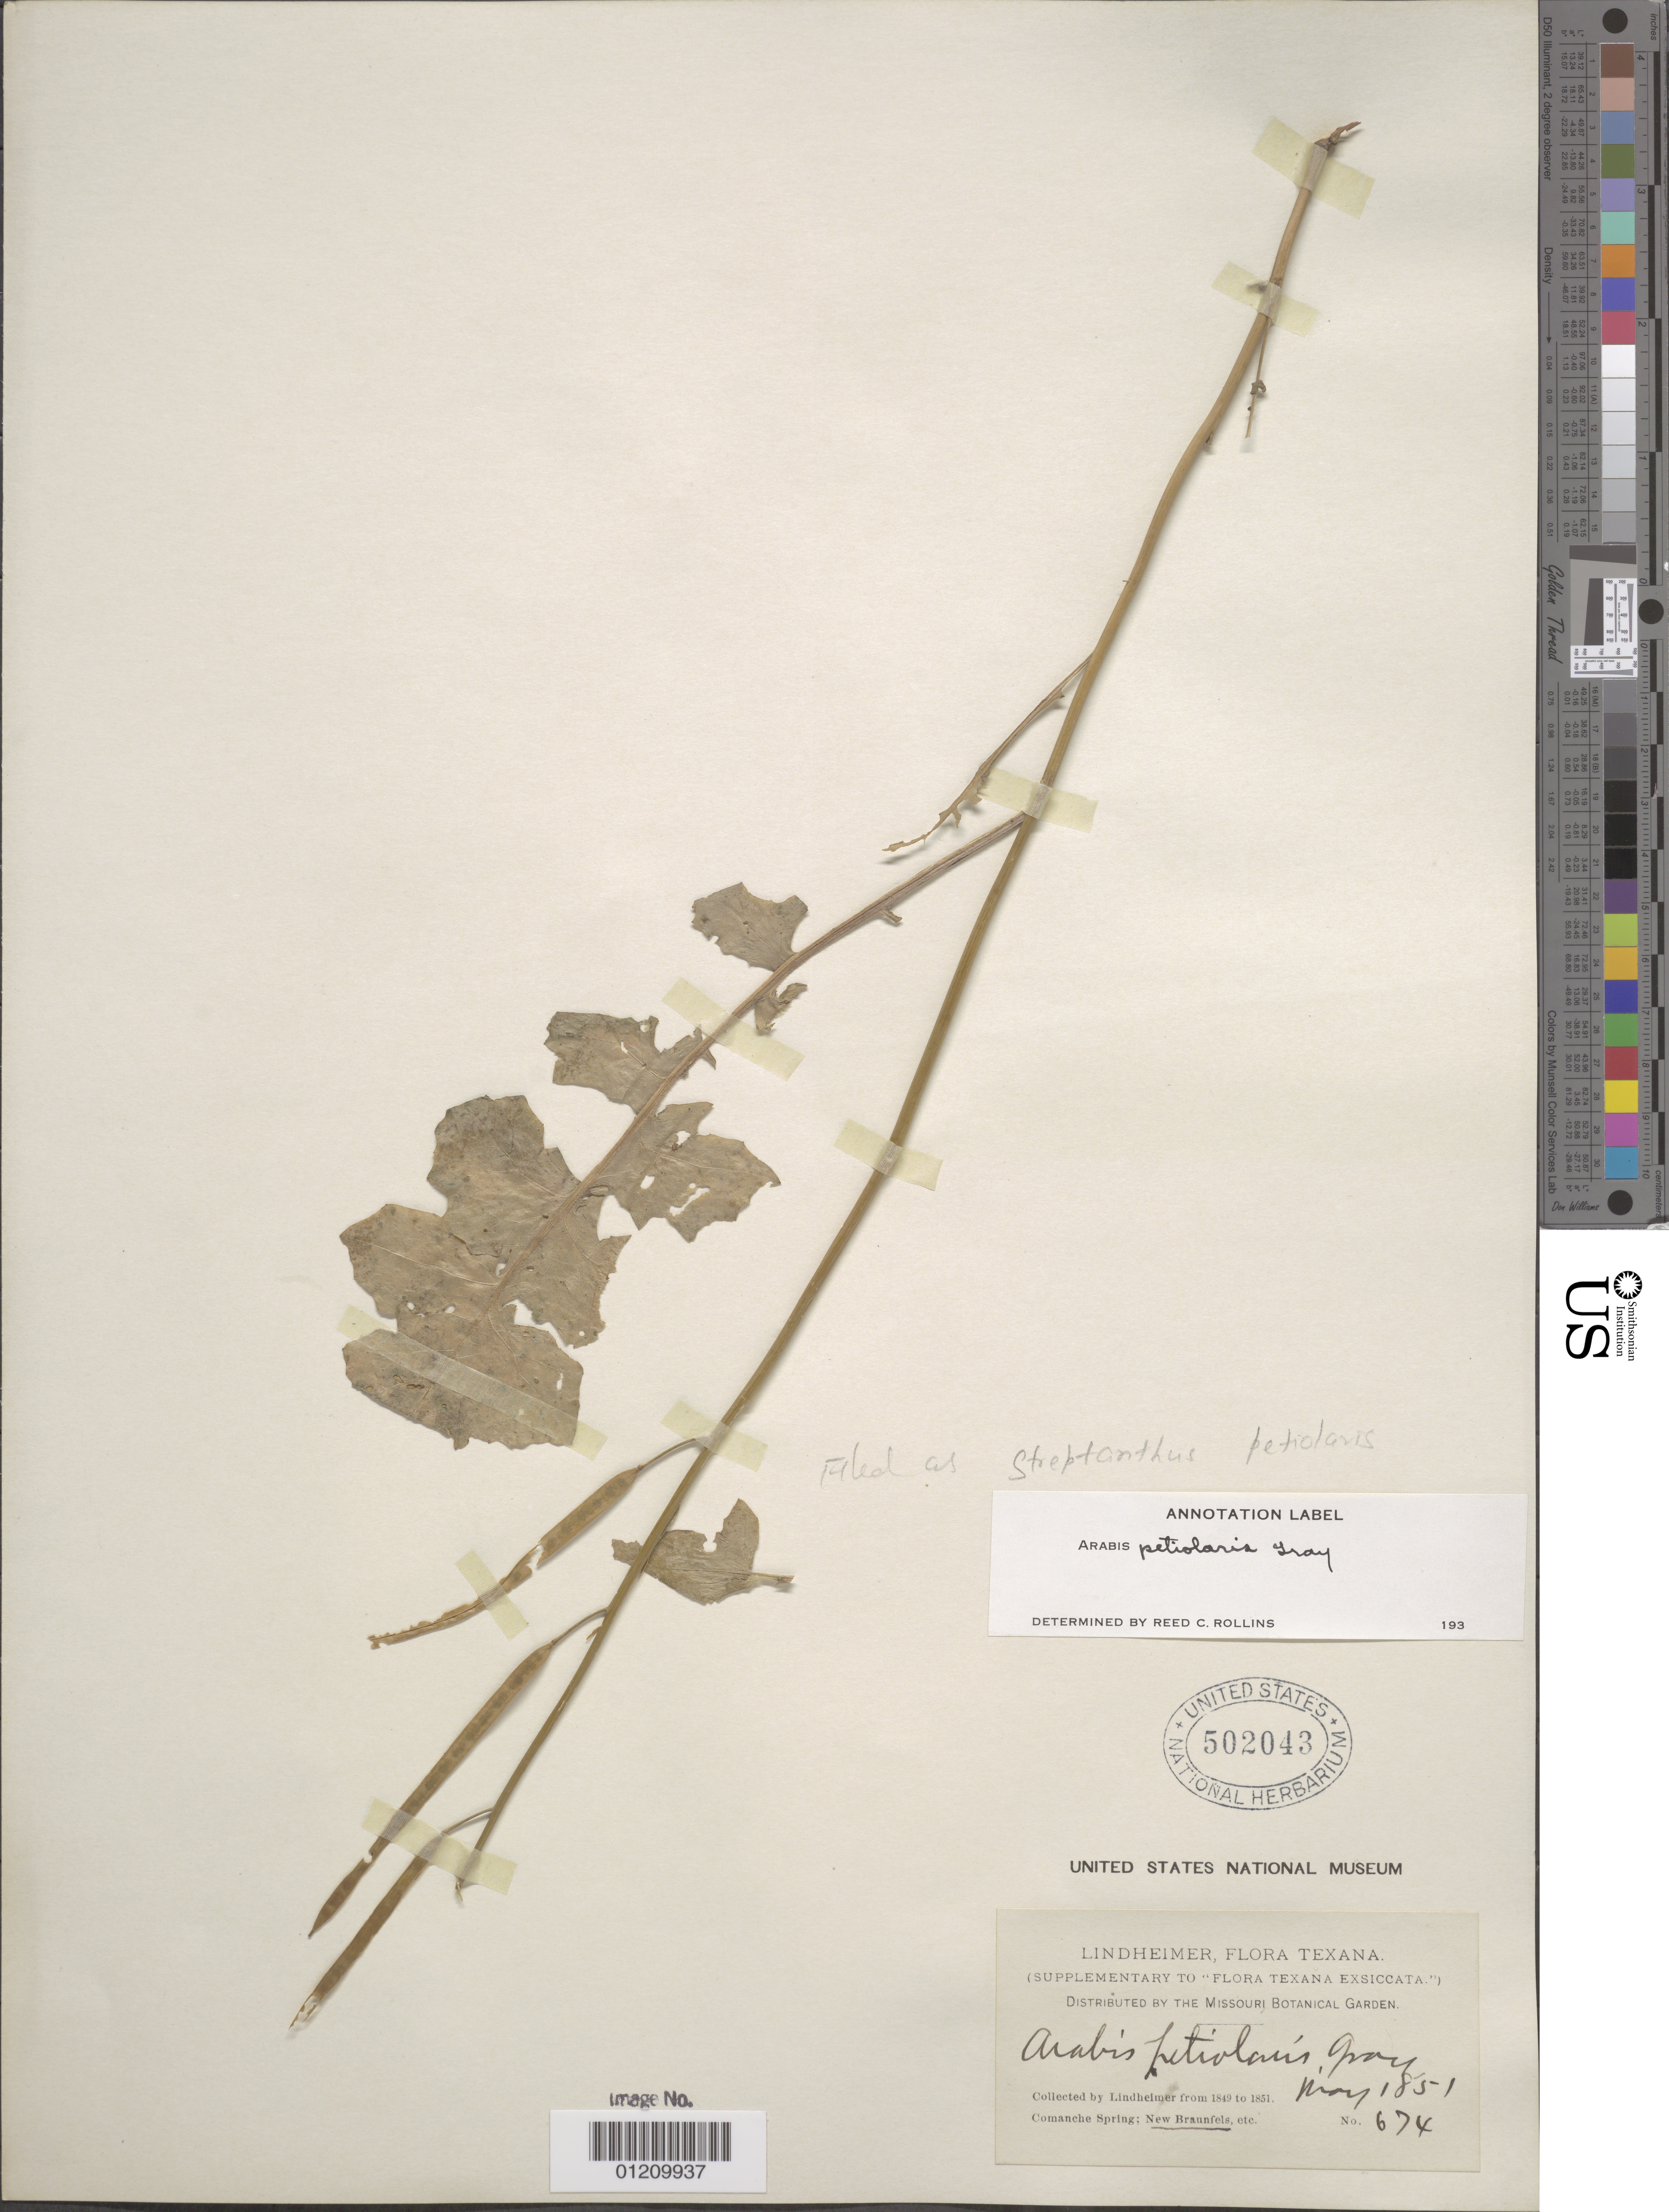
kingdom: Plantae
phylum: Tracheophyta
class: Magnoliopsida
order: Brassicales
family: Brassicaceae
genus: Streptanthus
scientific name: Streptanthus petiolaris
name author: A. Gray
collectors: F. J. Lindheimer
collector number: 674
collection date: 1851-05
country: United States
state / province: Texas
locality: Comanche Spring: New Braunfels.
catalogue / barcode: US 502043